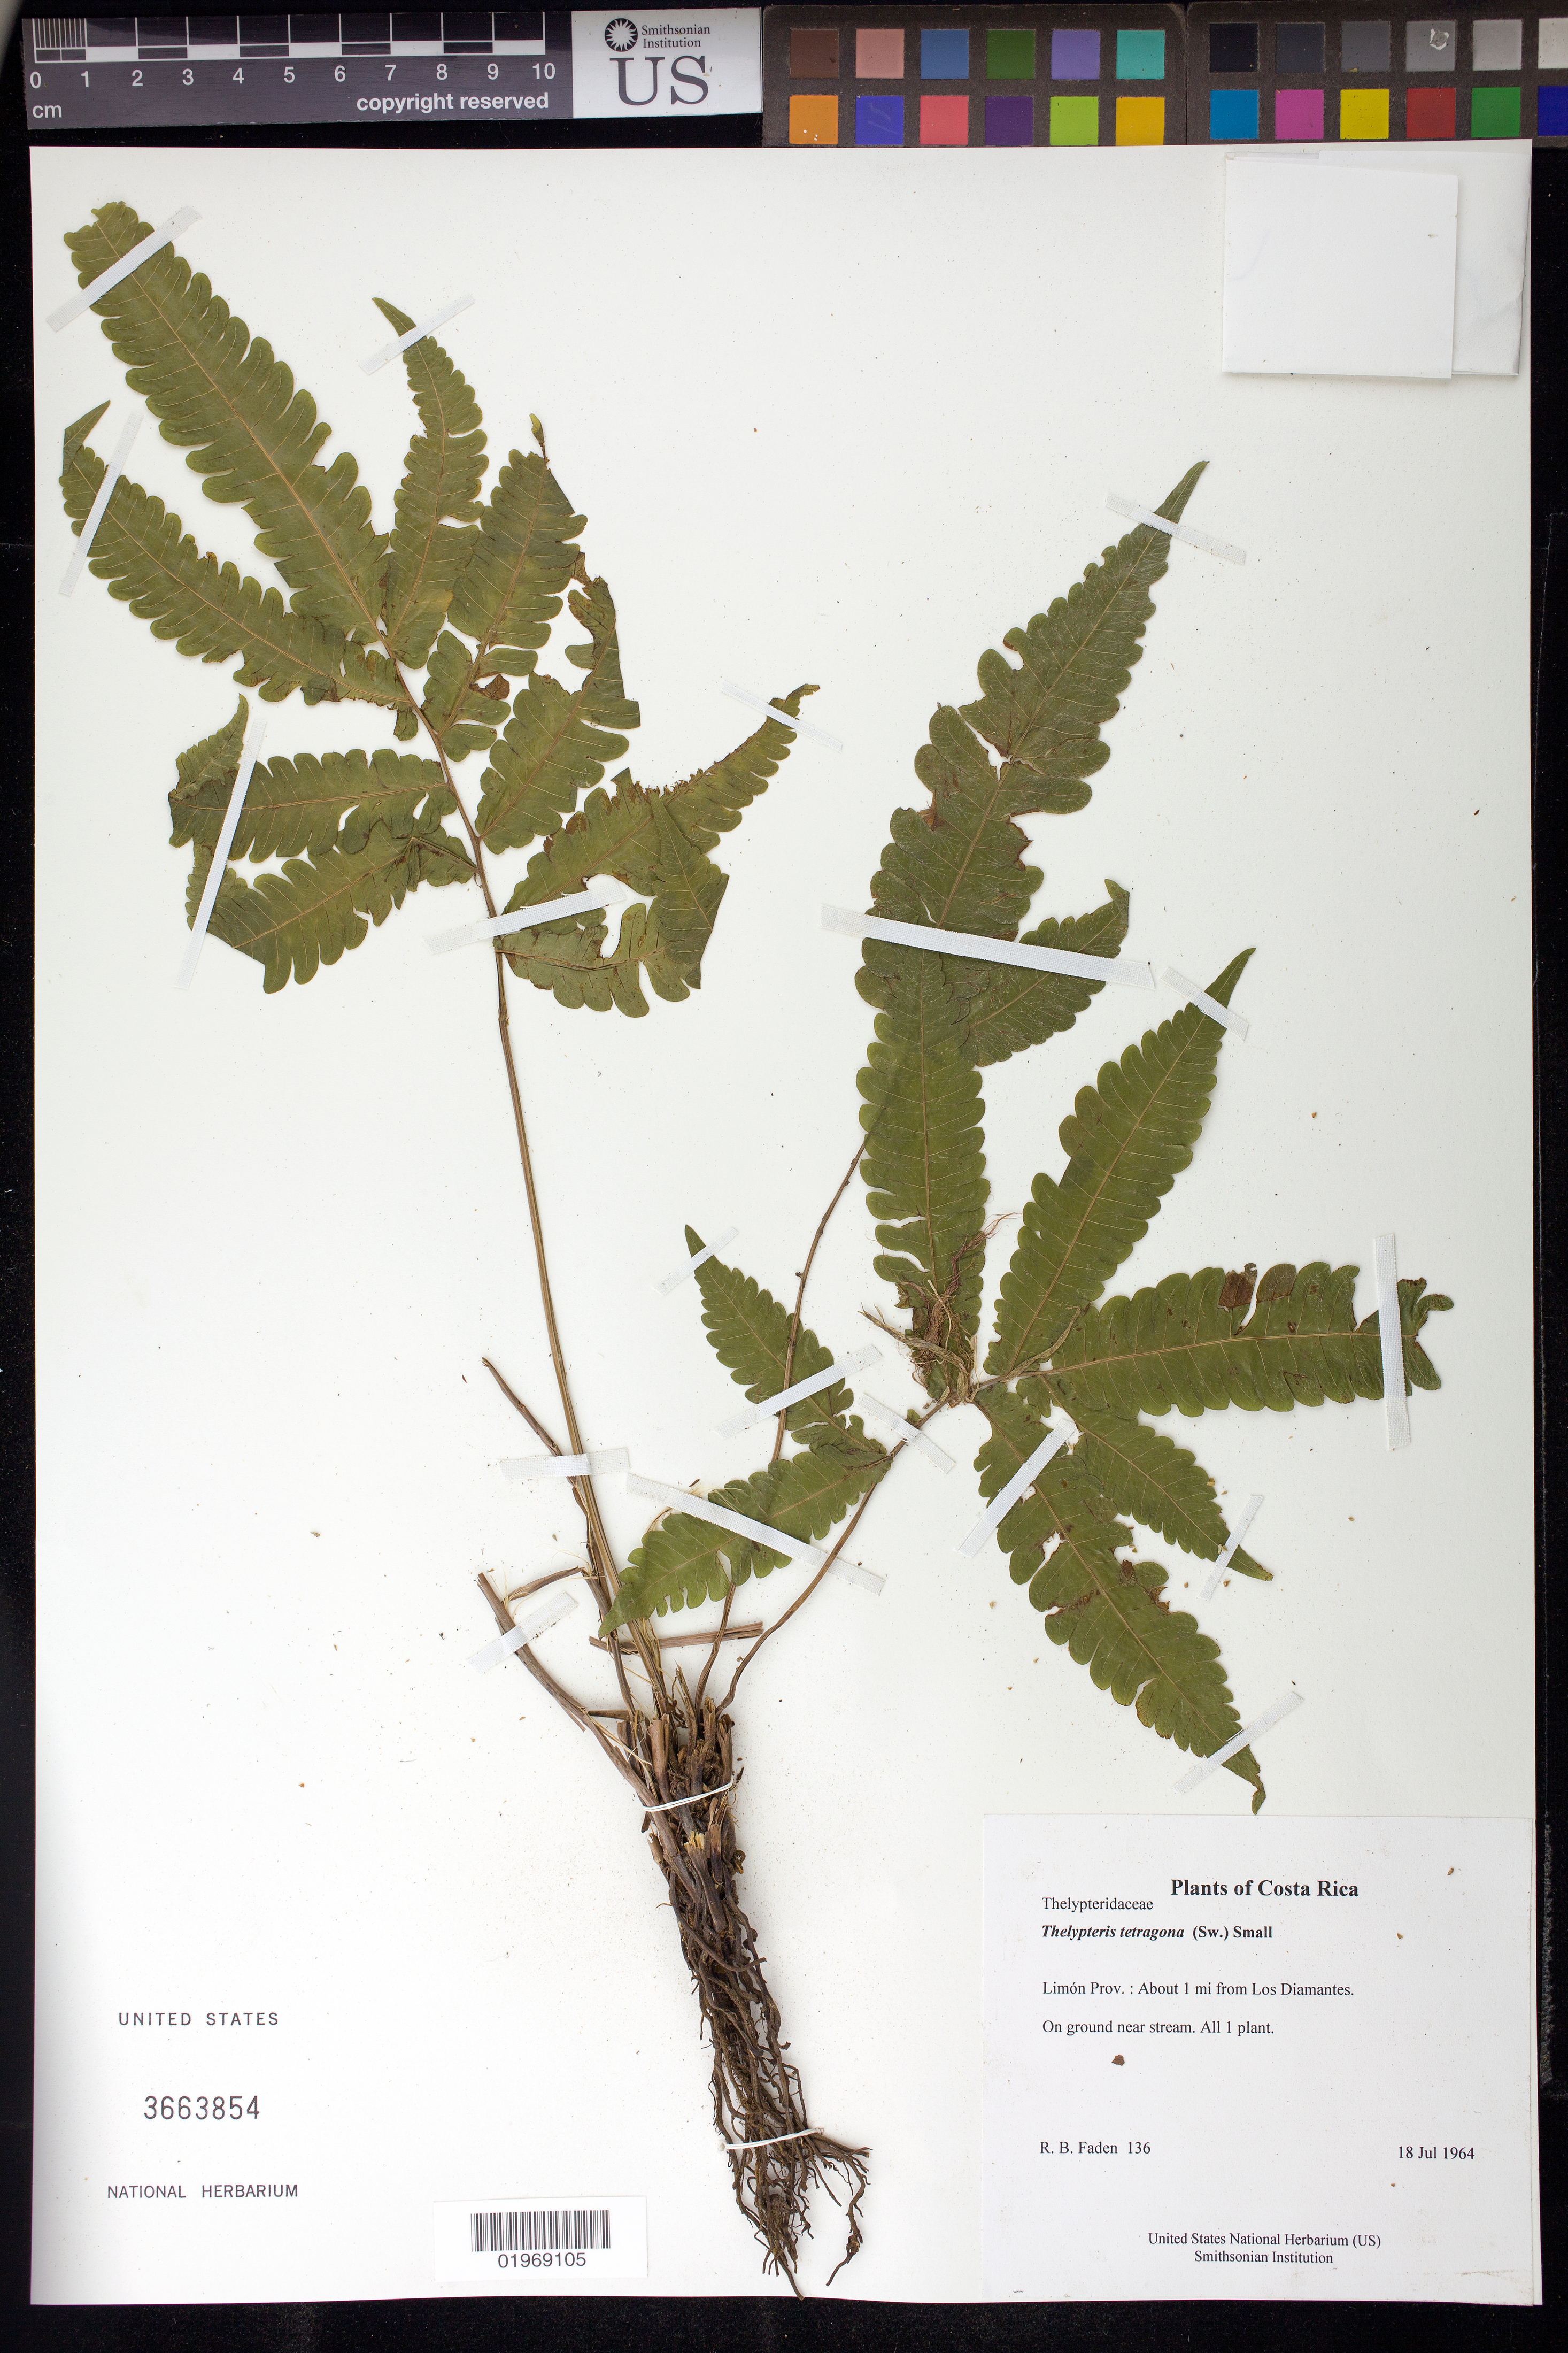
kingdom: Plantae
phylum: Tracheophyta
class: Polypodiopsida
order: Polypodiales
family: Thelypteridaceae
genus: Thelypteris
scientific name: Thelypteris tetragona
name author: (Sw.) Small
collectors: R. B. Faden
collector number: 136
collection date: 1964-07-18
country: Costa Rica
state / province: Limón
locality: About 1 mi from Los Diamantes.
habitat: On ground near stream.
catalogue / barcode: US 3663854